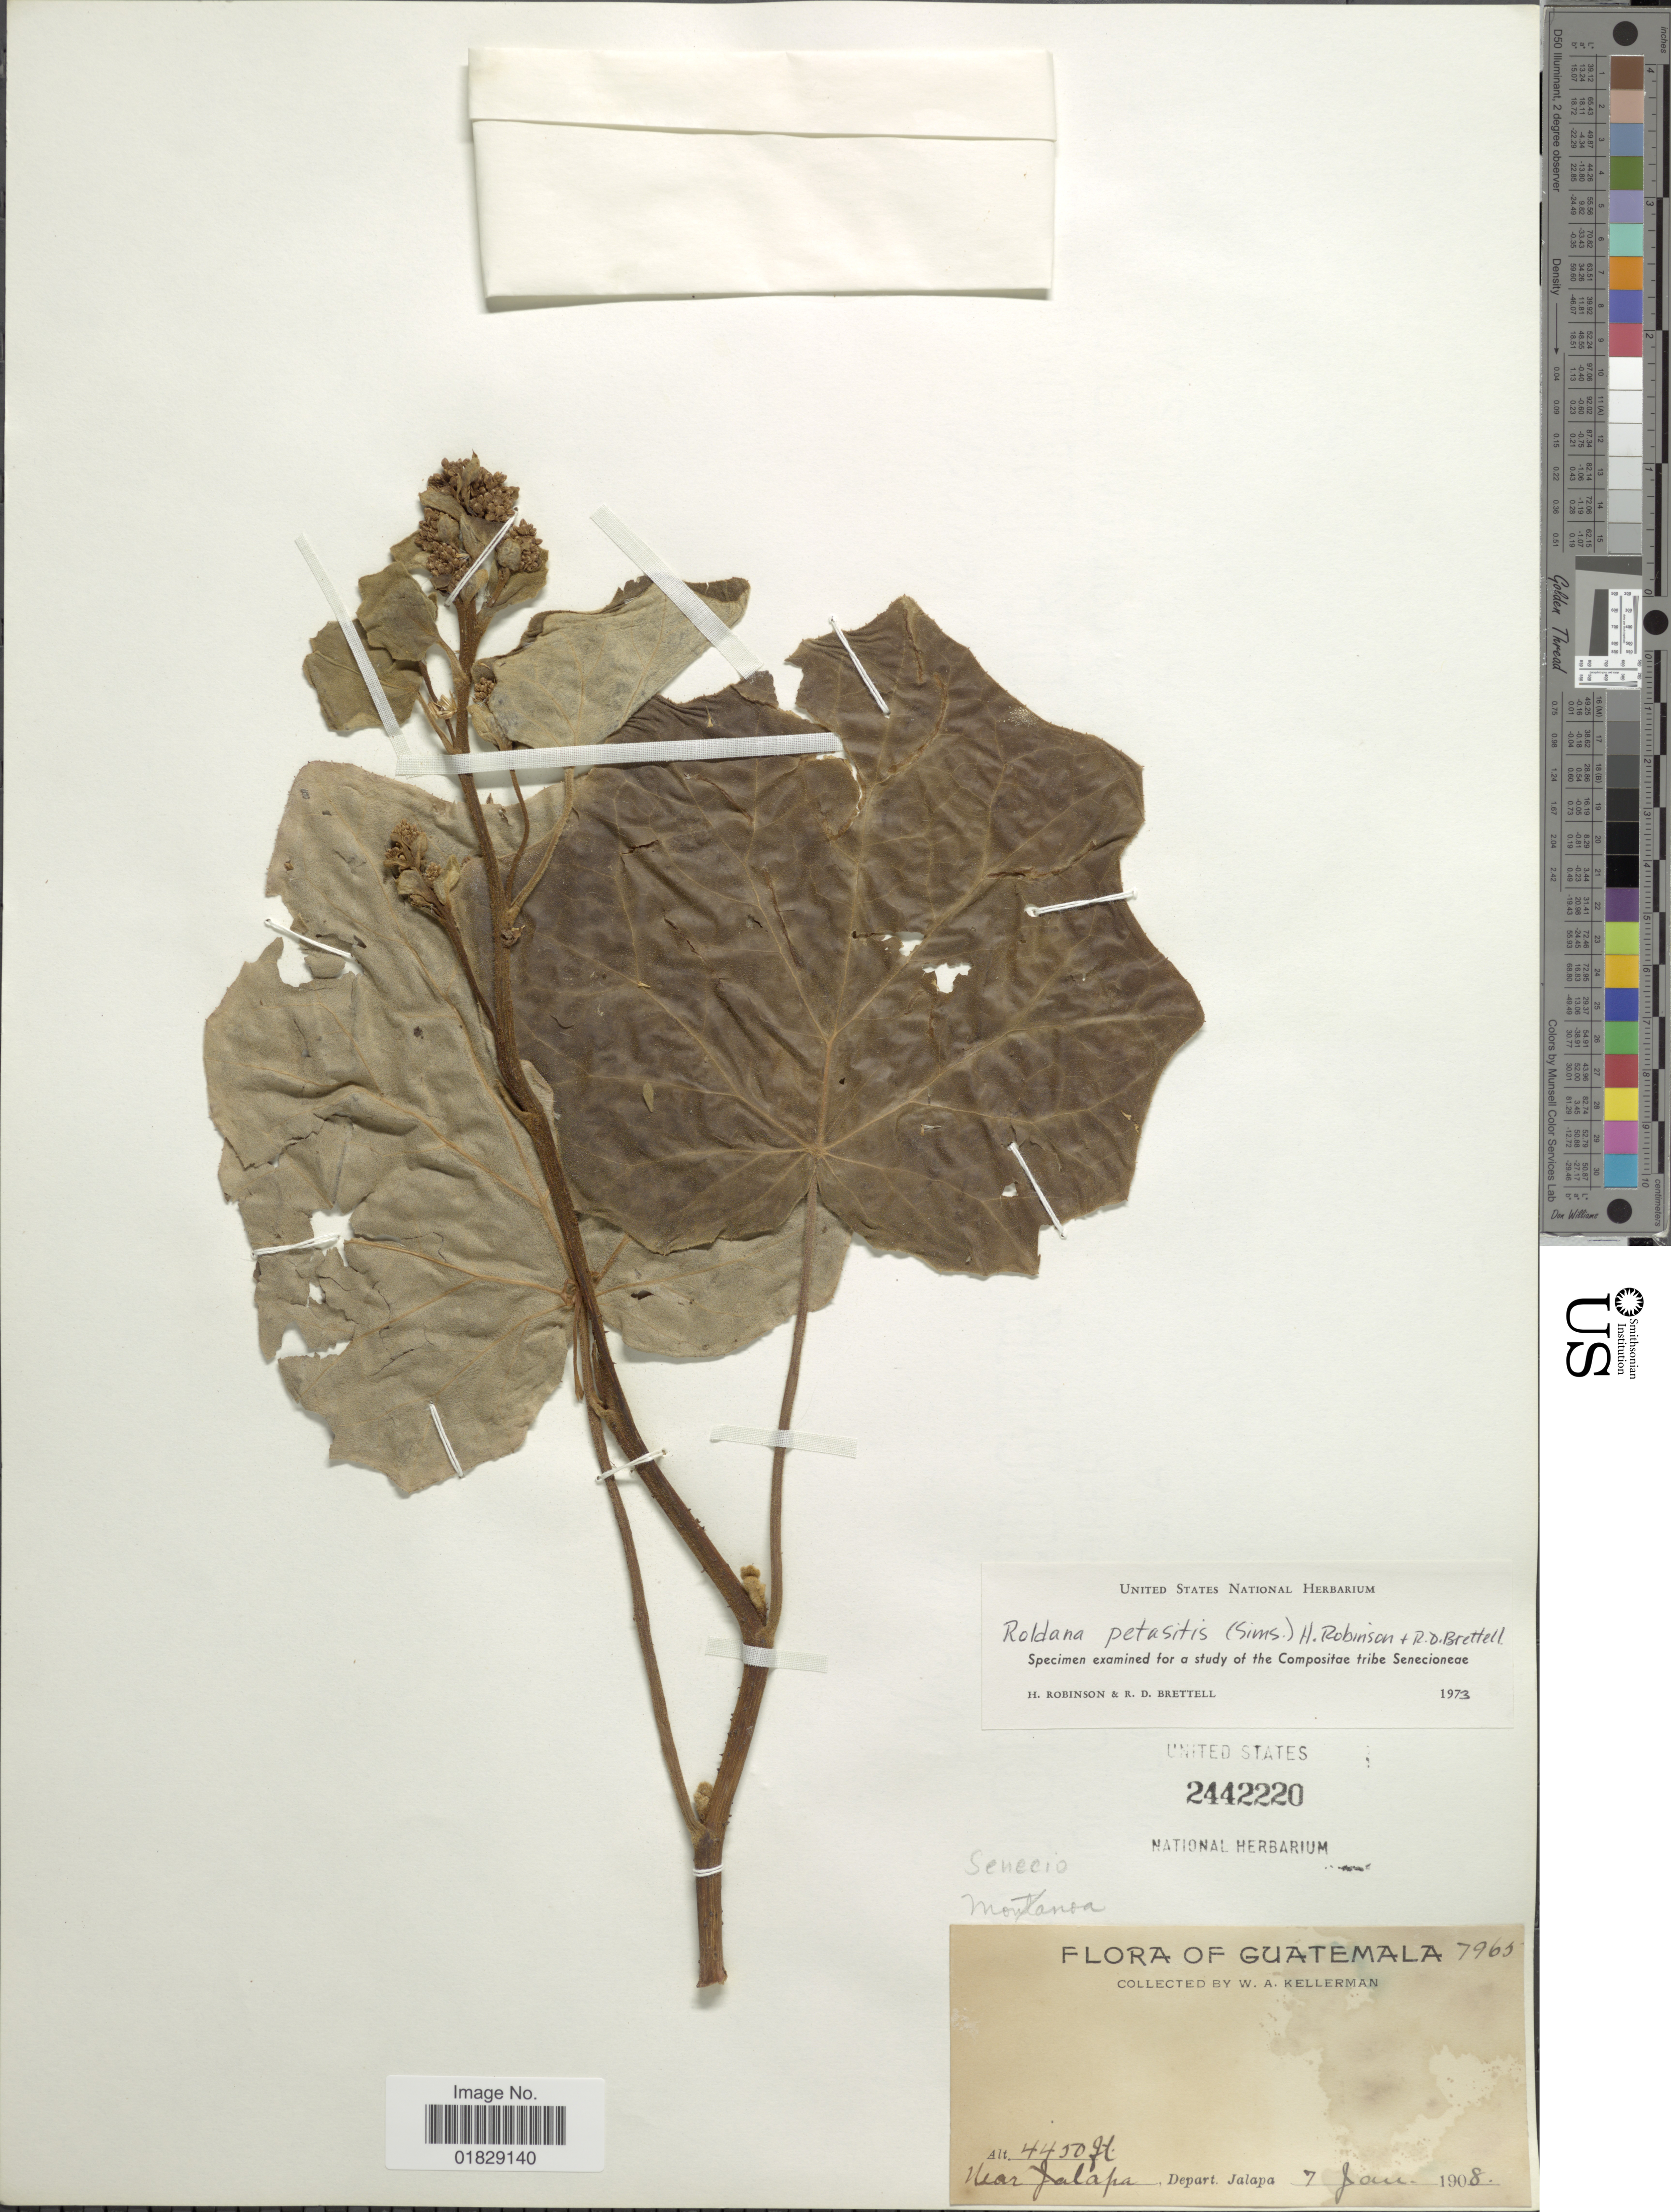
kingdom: Plantae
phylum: Tracheophyta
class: Magnoliopsida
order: Asterales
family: Asteraceae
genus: Roldana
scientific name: Roldana petasitis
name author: (Sims) H. Rob. & Brettell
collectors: W. Kellerman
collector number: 7963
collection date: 1908-01-07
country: Guatemala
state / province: Jalapa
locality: Near Jalapa, Depart. Jalapa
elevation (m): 1356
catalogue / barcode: US 2442220